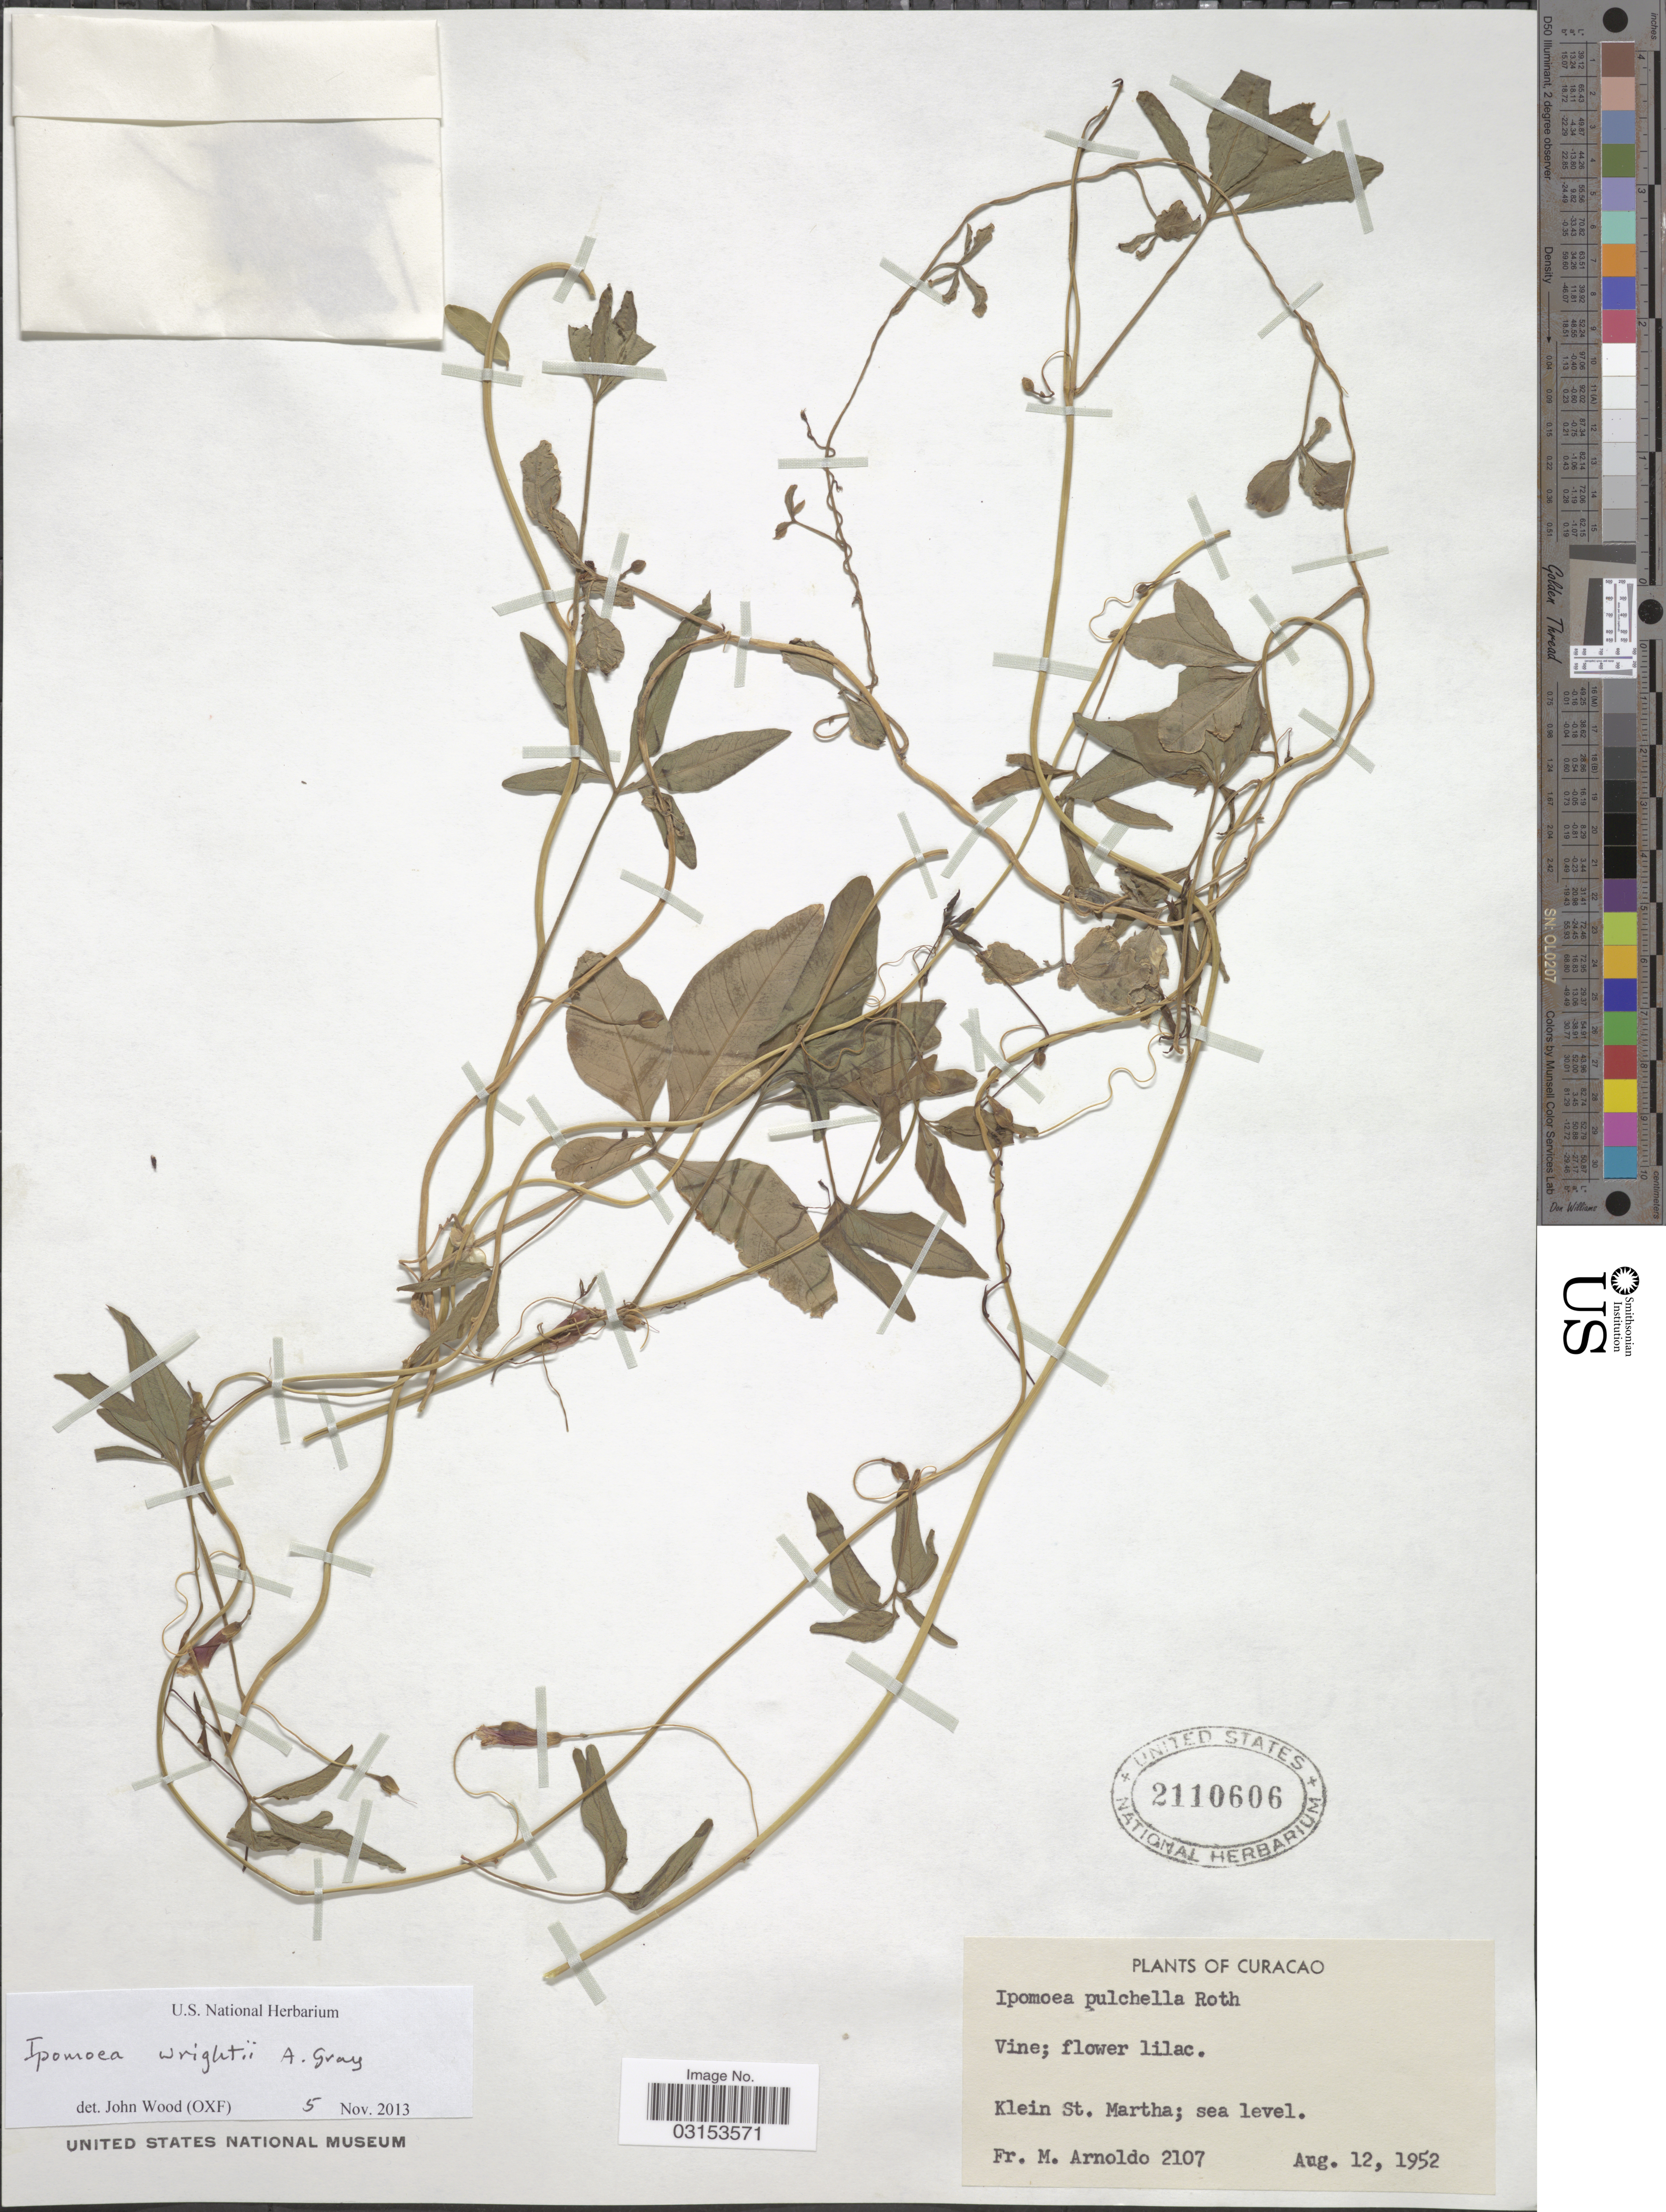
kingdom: Plantae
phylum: Tracheophyta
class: Magnoliopsida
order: Solanales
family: Convolvulaceae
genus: Ipomoea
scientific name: Ipomoea wrightii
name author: A. Gray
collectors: N. Arnoldo-Broeders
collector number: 2107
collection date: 1952-08-12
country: Curaçao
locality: Klein St. Martha.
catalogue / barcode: US 2110606